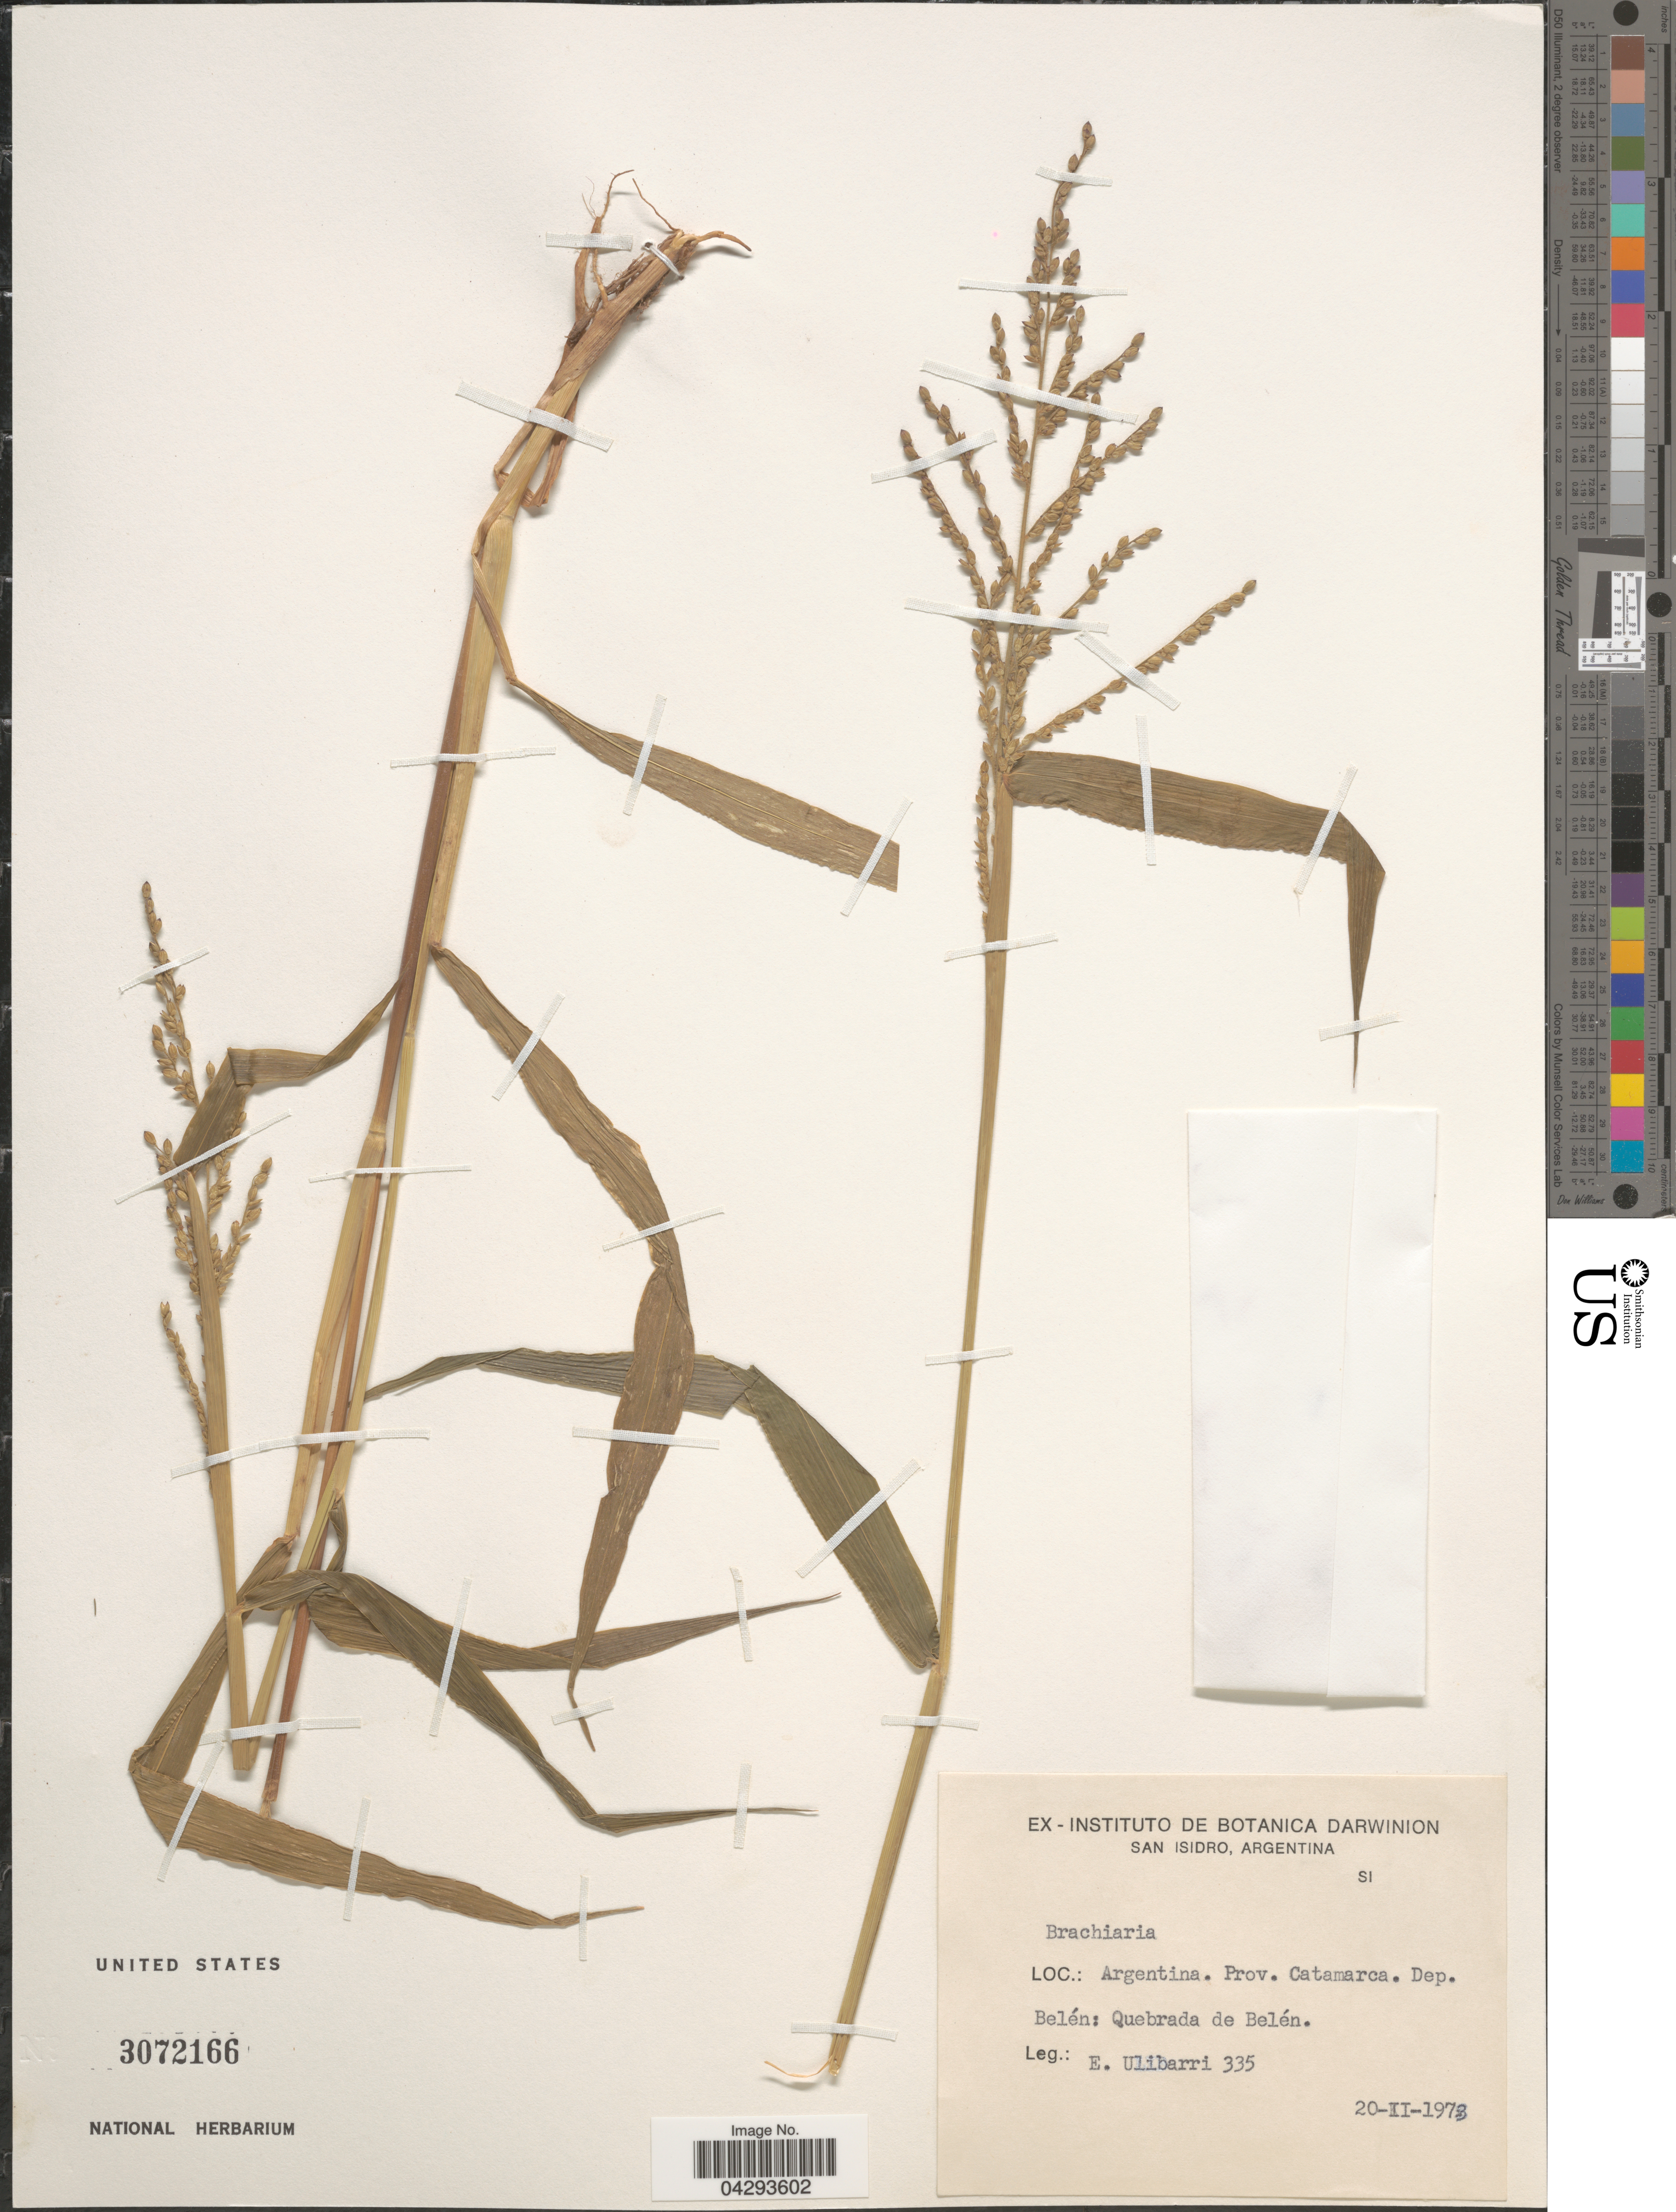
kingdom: Plantae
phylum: Tracheophyta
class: Liliopsida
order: Poales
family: Poaceae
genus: Urochloa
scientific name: Urochloa sp.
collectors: E. Ulibarri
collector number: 335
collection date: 1973-02-20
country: Argentina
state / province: Catamarca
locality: Dep. Belén: Quebrada de Belén.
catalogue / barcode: US 3072166